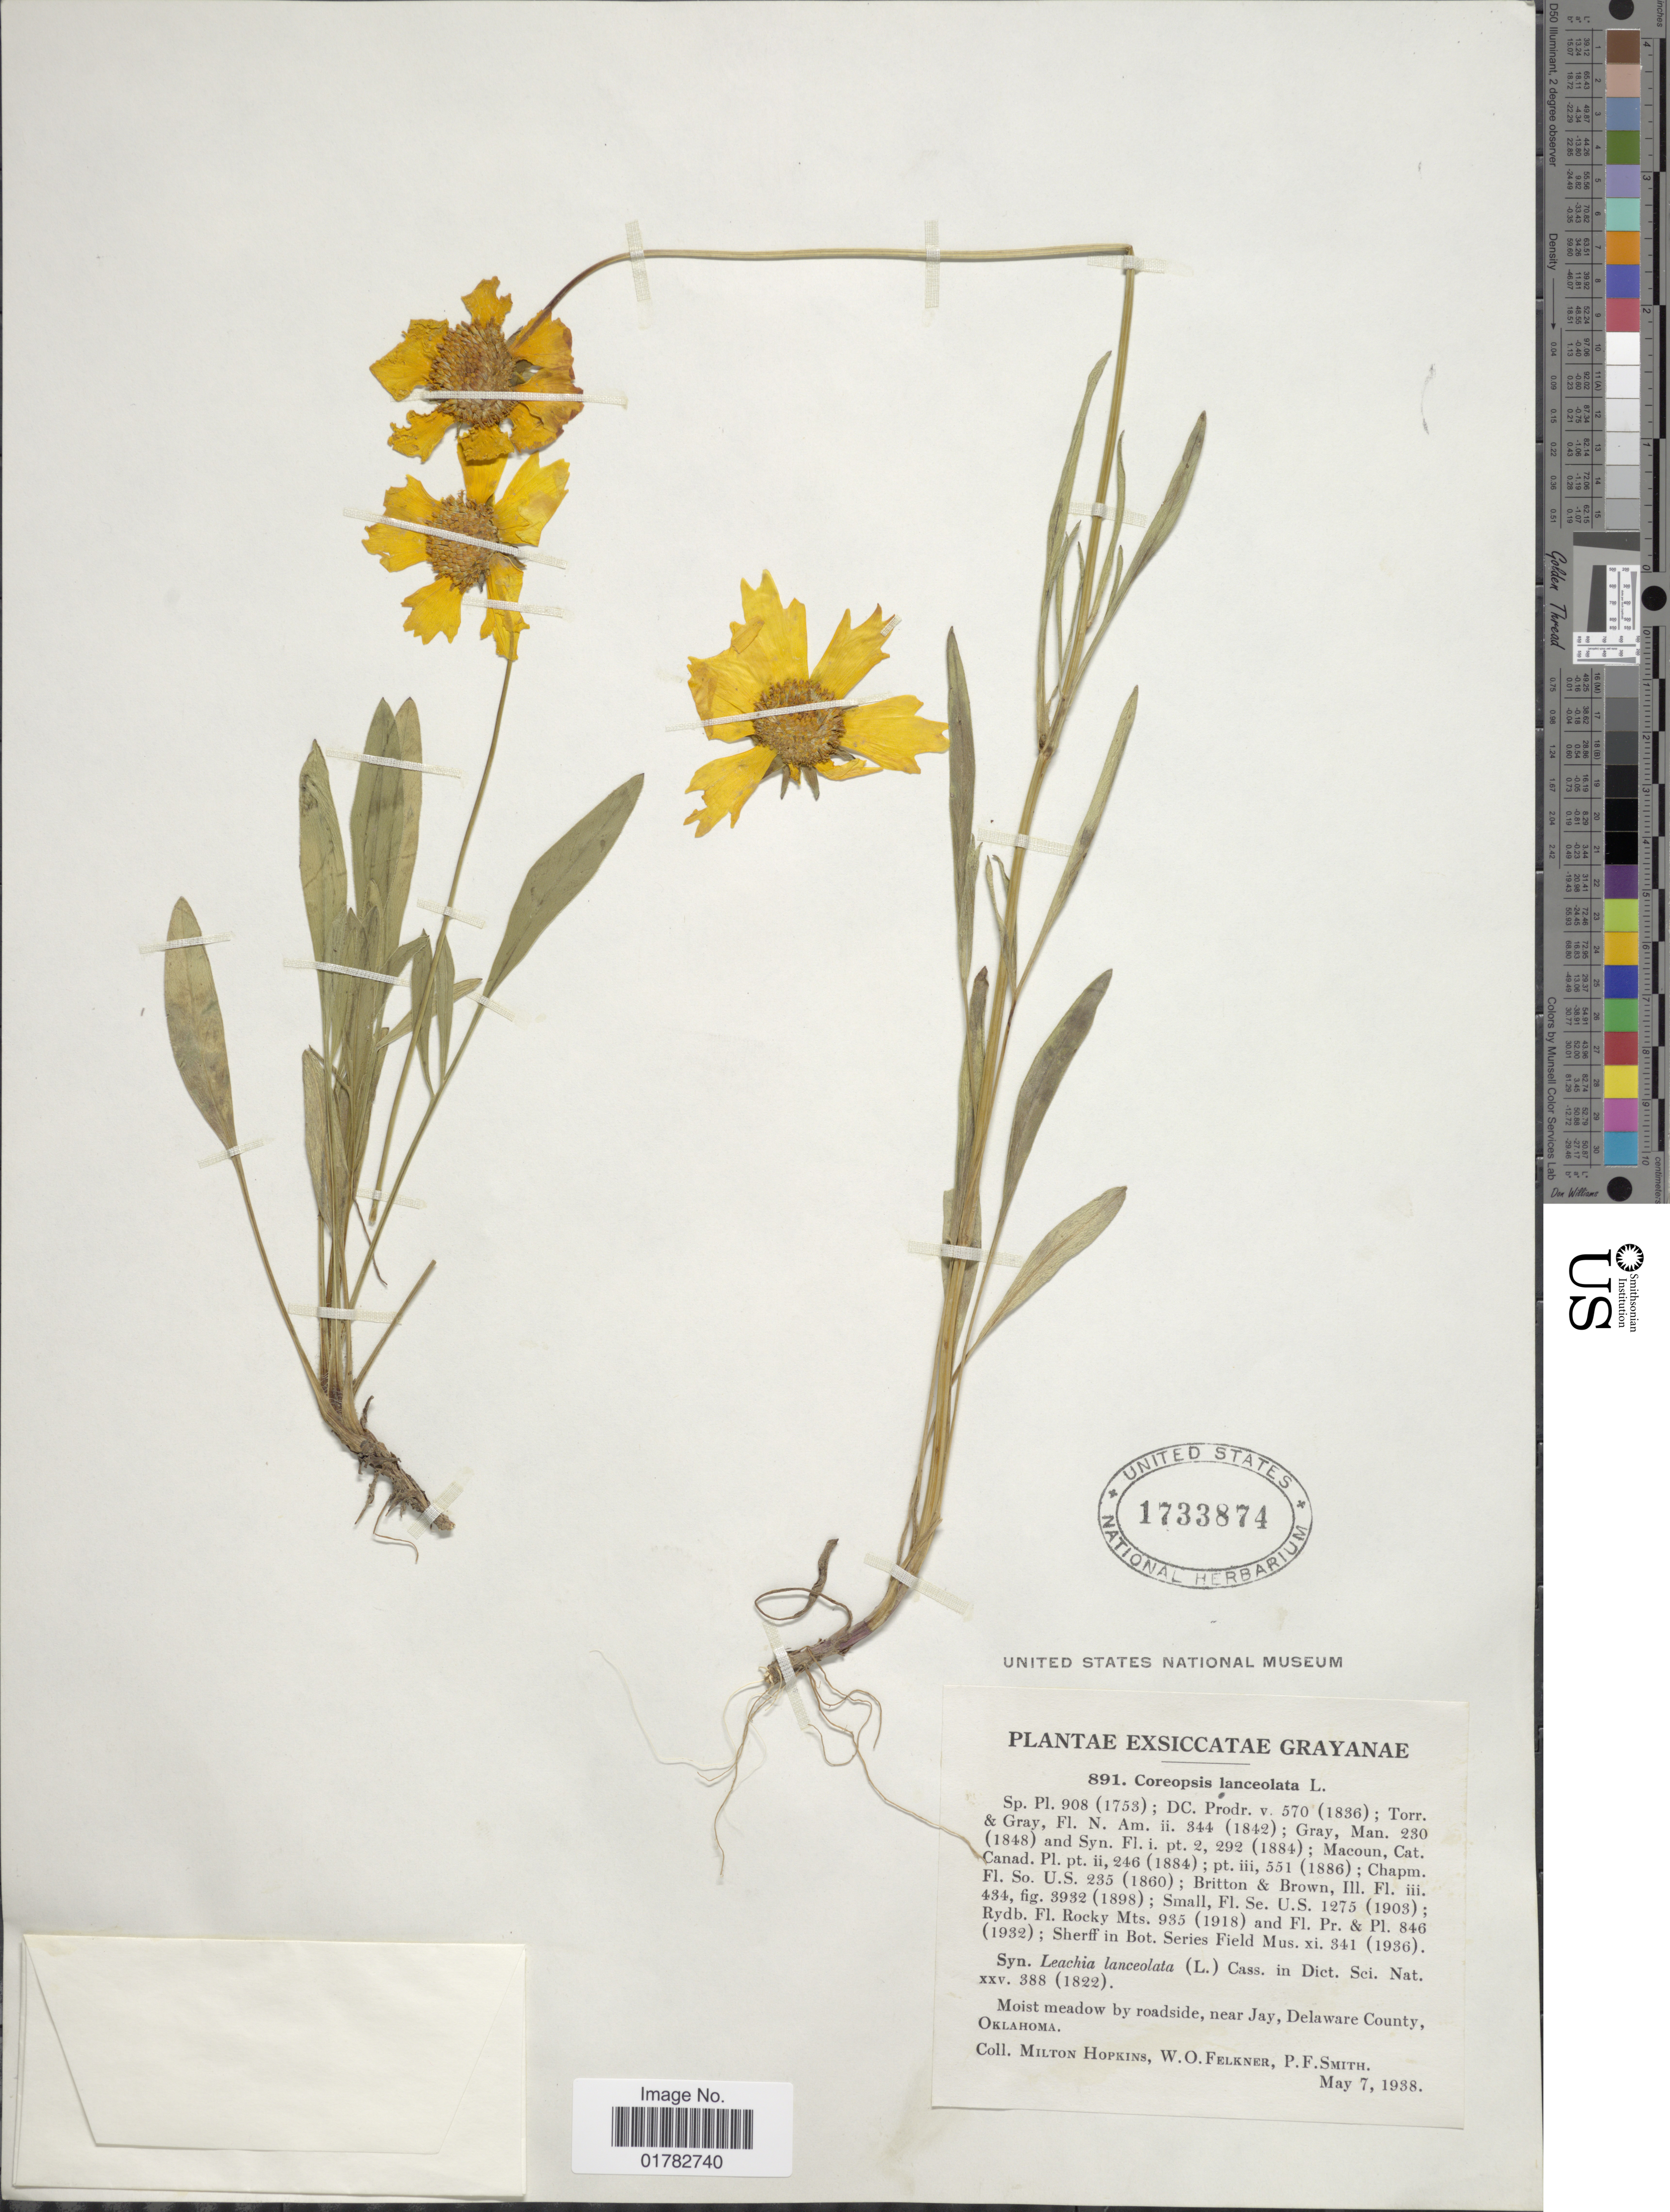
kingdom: Plantae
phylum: Tracheophyta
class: Magnoliopsida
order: Asterales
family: Asteraceae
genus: Coreopsis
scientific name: Coreopsis lanceolata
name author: L.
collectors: M. Hopkins, W. Felkner & P. Smith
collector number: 891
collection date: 1938-05-07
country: United States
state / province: Oklahoma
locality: Exsiccatae Grayanae, moist meadow by roadside, near Jay, Delaware County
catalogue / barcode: US 1733874